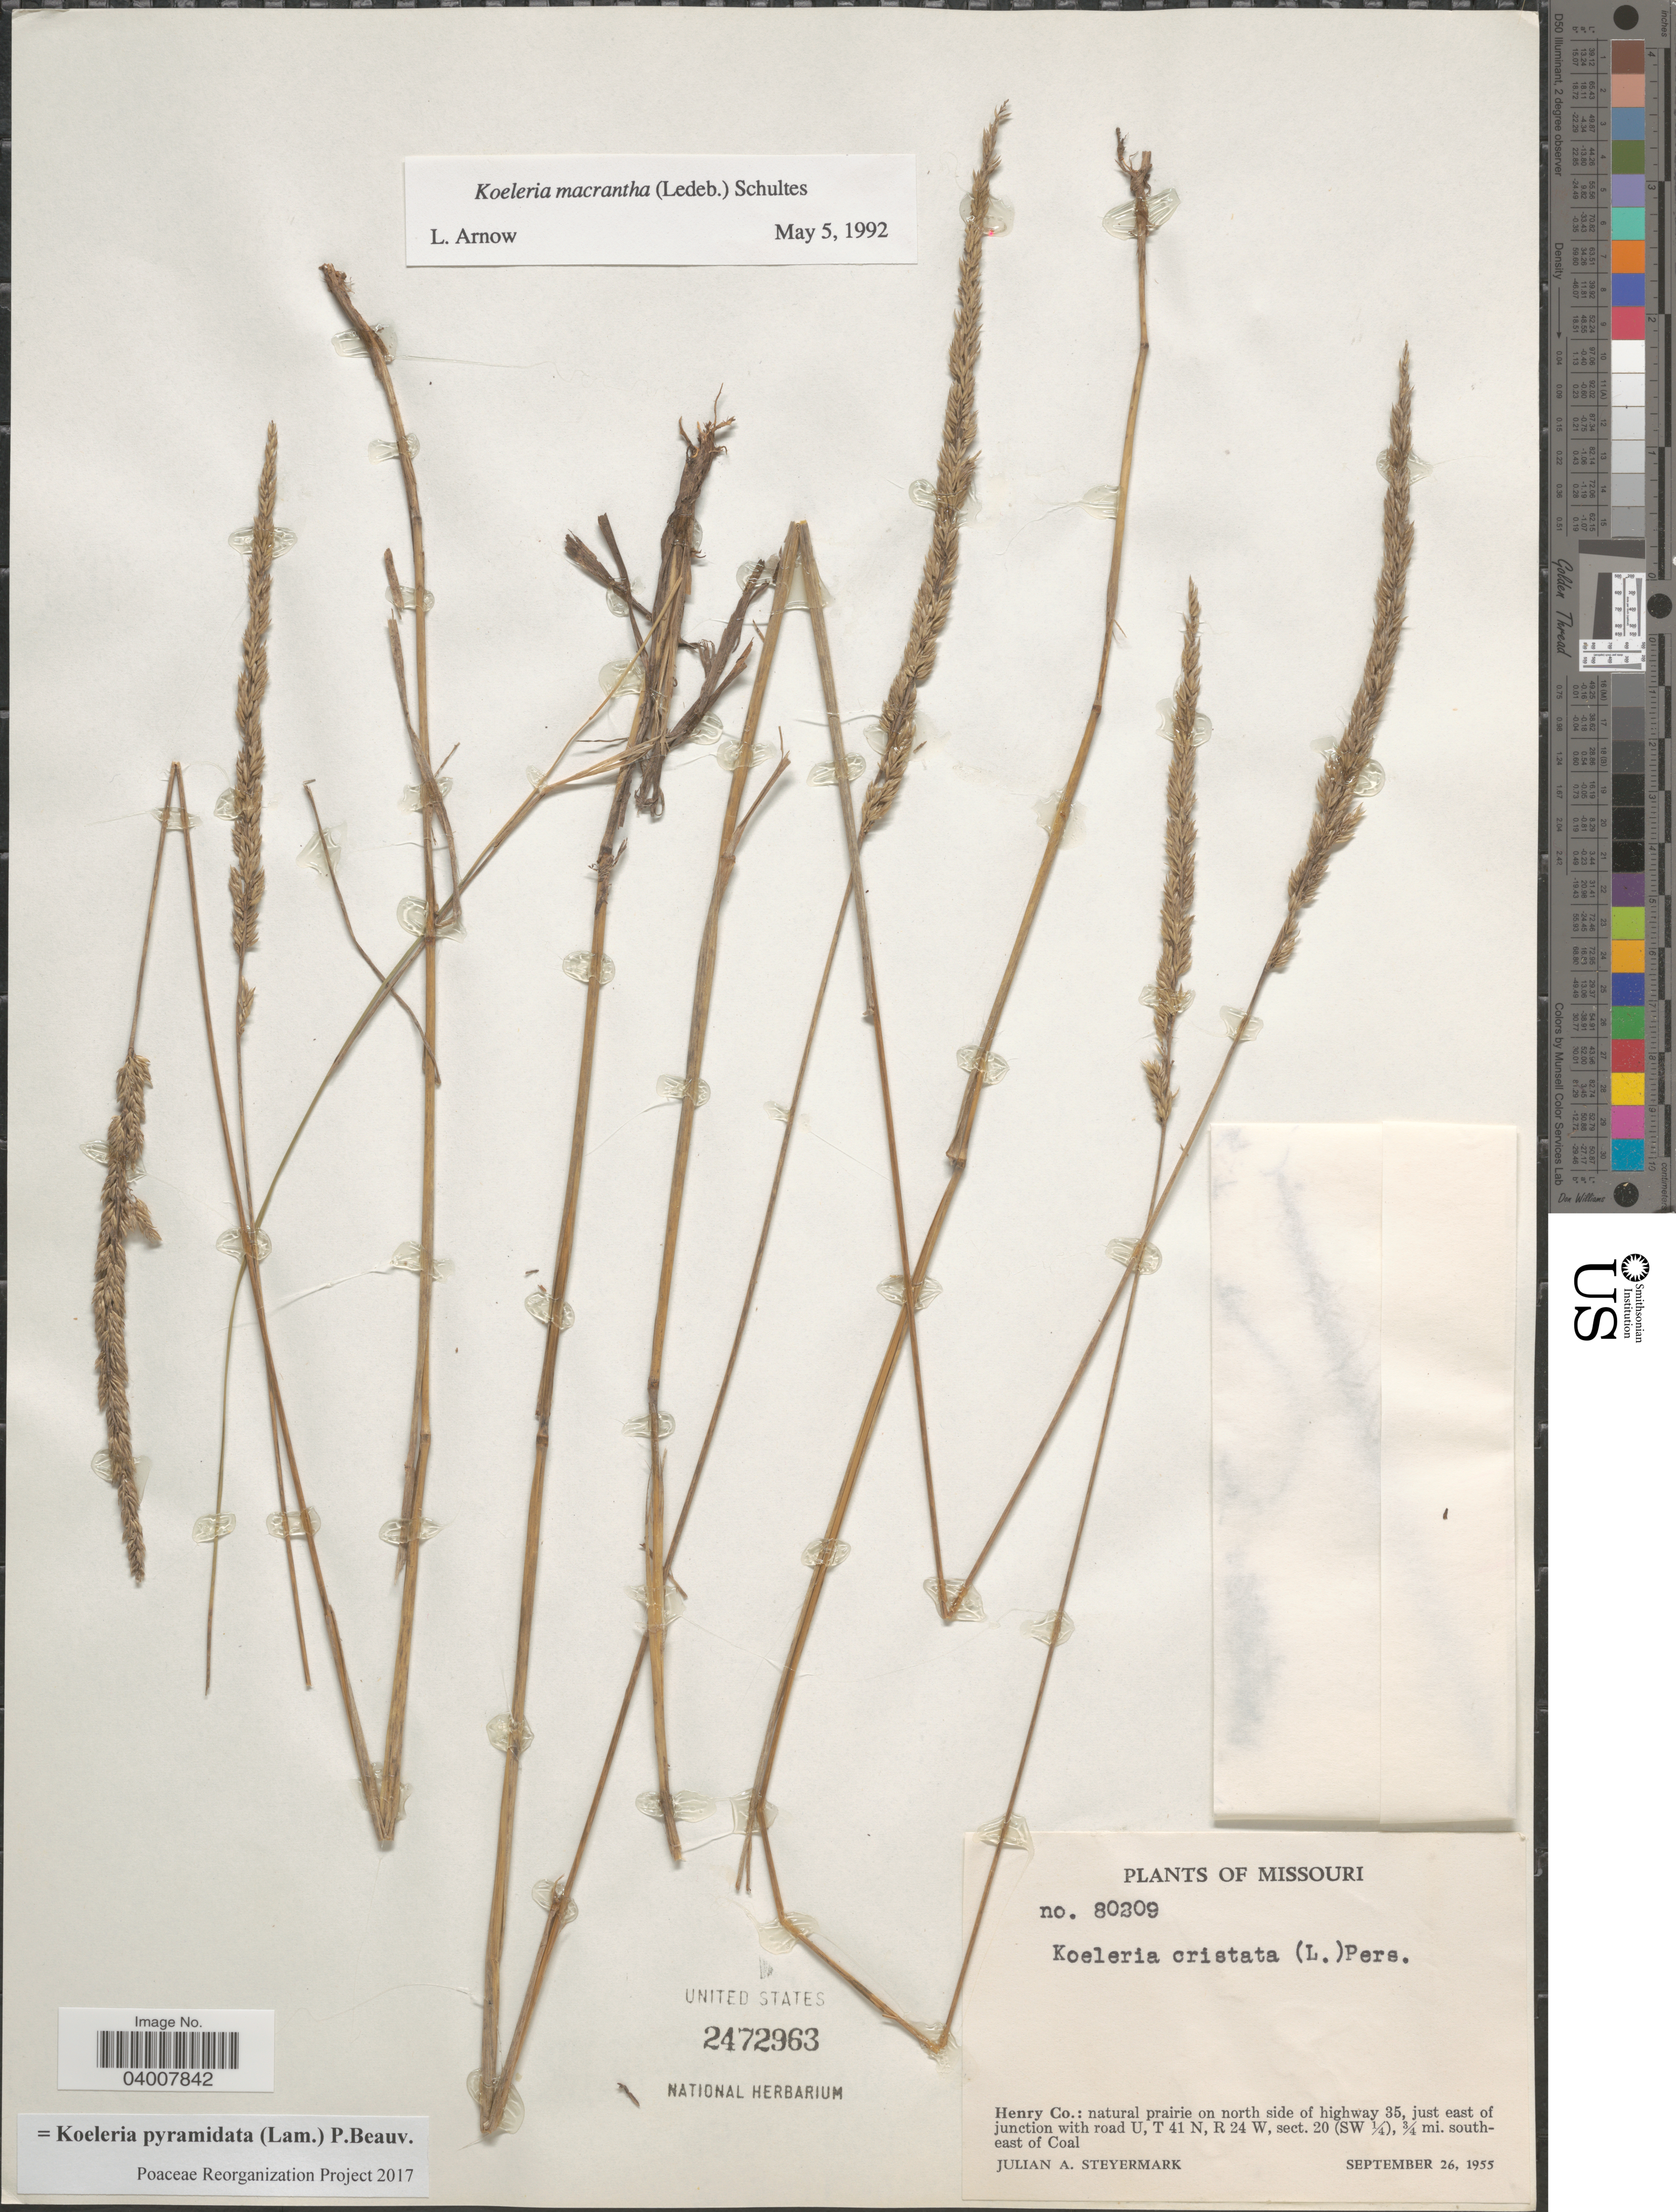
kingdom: Plantae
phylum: Tracheophyta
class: Liliopsida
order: Poales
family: Poaceae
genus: Koeleria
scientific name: Koeleria pyramidata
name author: (Lam.) P. Beauv.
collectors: J. Steyermark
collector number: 80209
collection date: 1955-09-26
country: United States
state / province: Missouri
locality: Henry Co.: natural prairie on north side of highway 35, just east of junction with road U, T 41 N, R 24 W, sect. 20 (SW ¼), ¾ mi. south-east of Coal.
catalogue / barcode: US 2472963